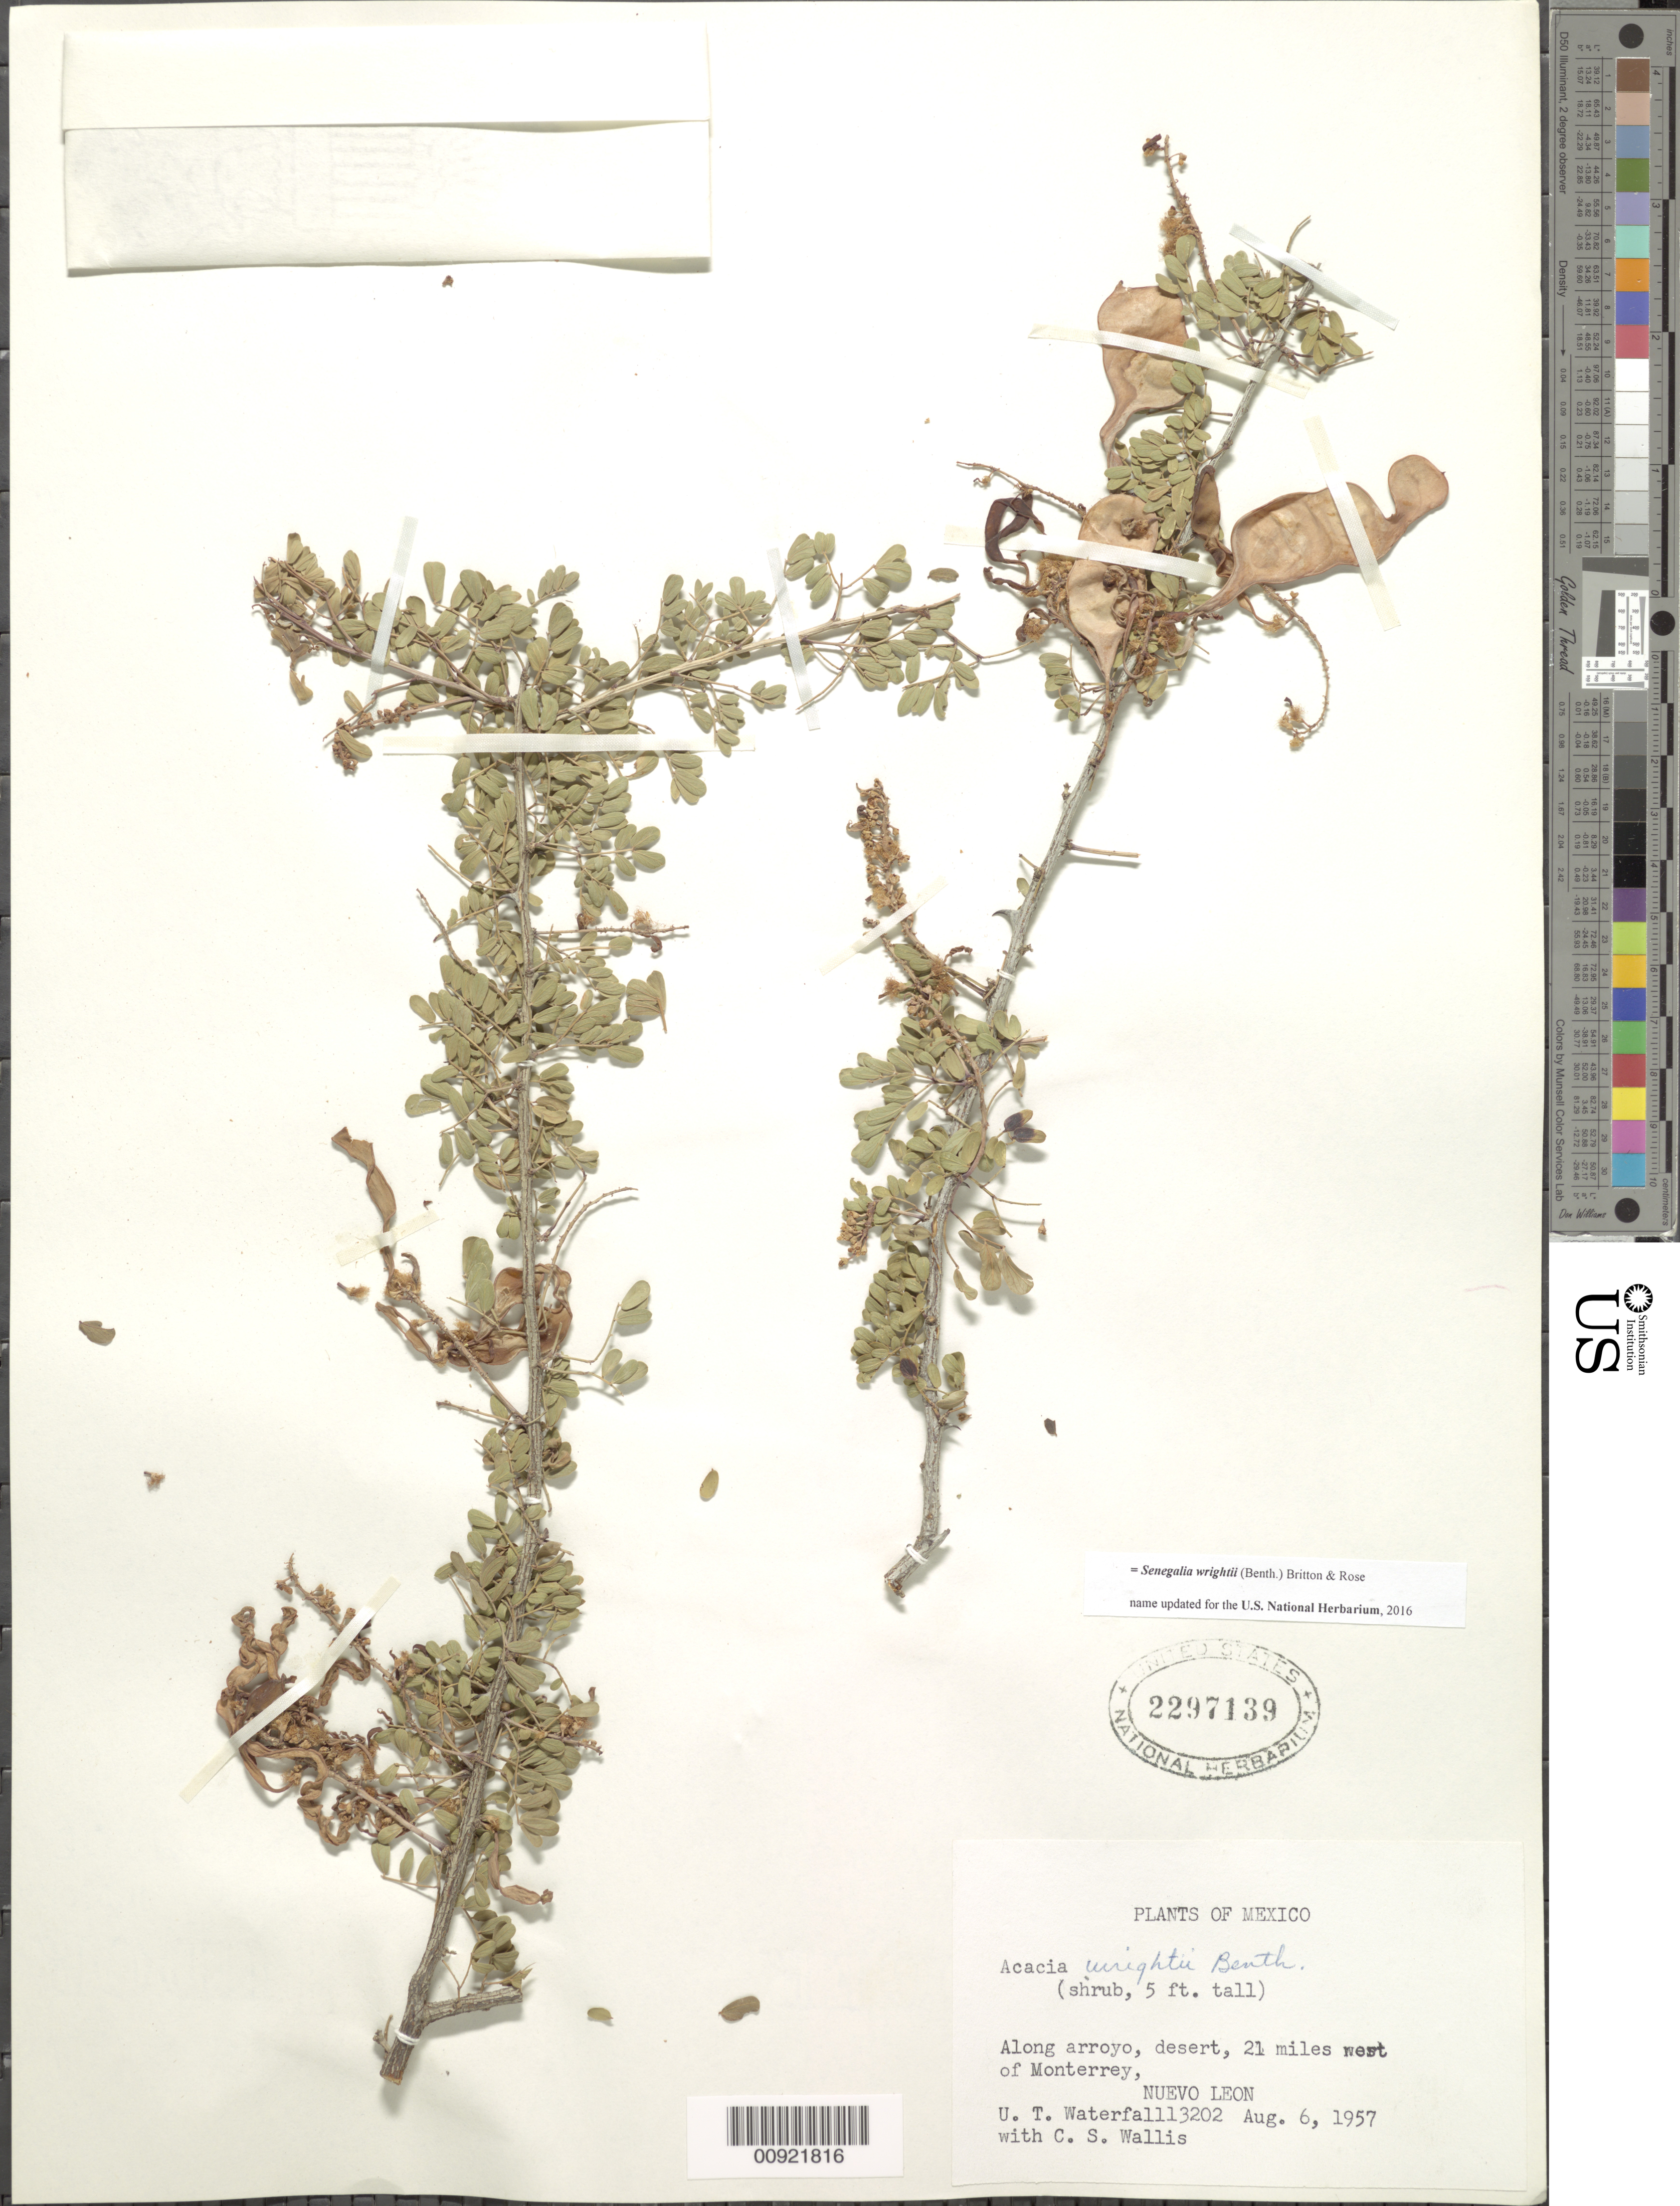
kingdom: Plantae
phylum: Tracheophyta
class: Magnoliopsida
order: Fabales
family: Fabaceae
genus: Senegalia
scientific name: Senegalia wrightii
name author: (Benth.) Britton & Rose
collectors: U. T. Waterfall & C. S. Wallis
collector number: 13202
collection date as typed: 06 Aug 1957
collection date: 1957-08-06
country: Mexico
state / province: Nuevo León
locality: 21 miles west of Monterrey, Nuevo León.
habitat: Along arroyo, desert.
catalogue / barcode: US 2297139